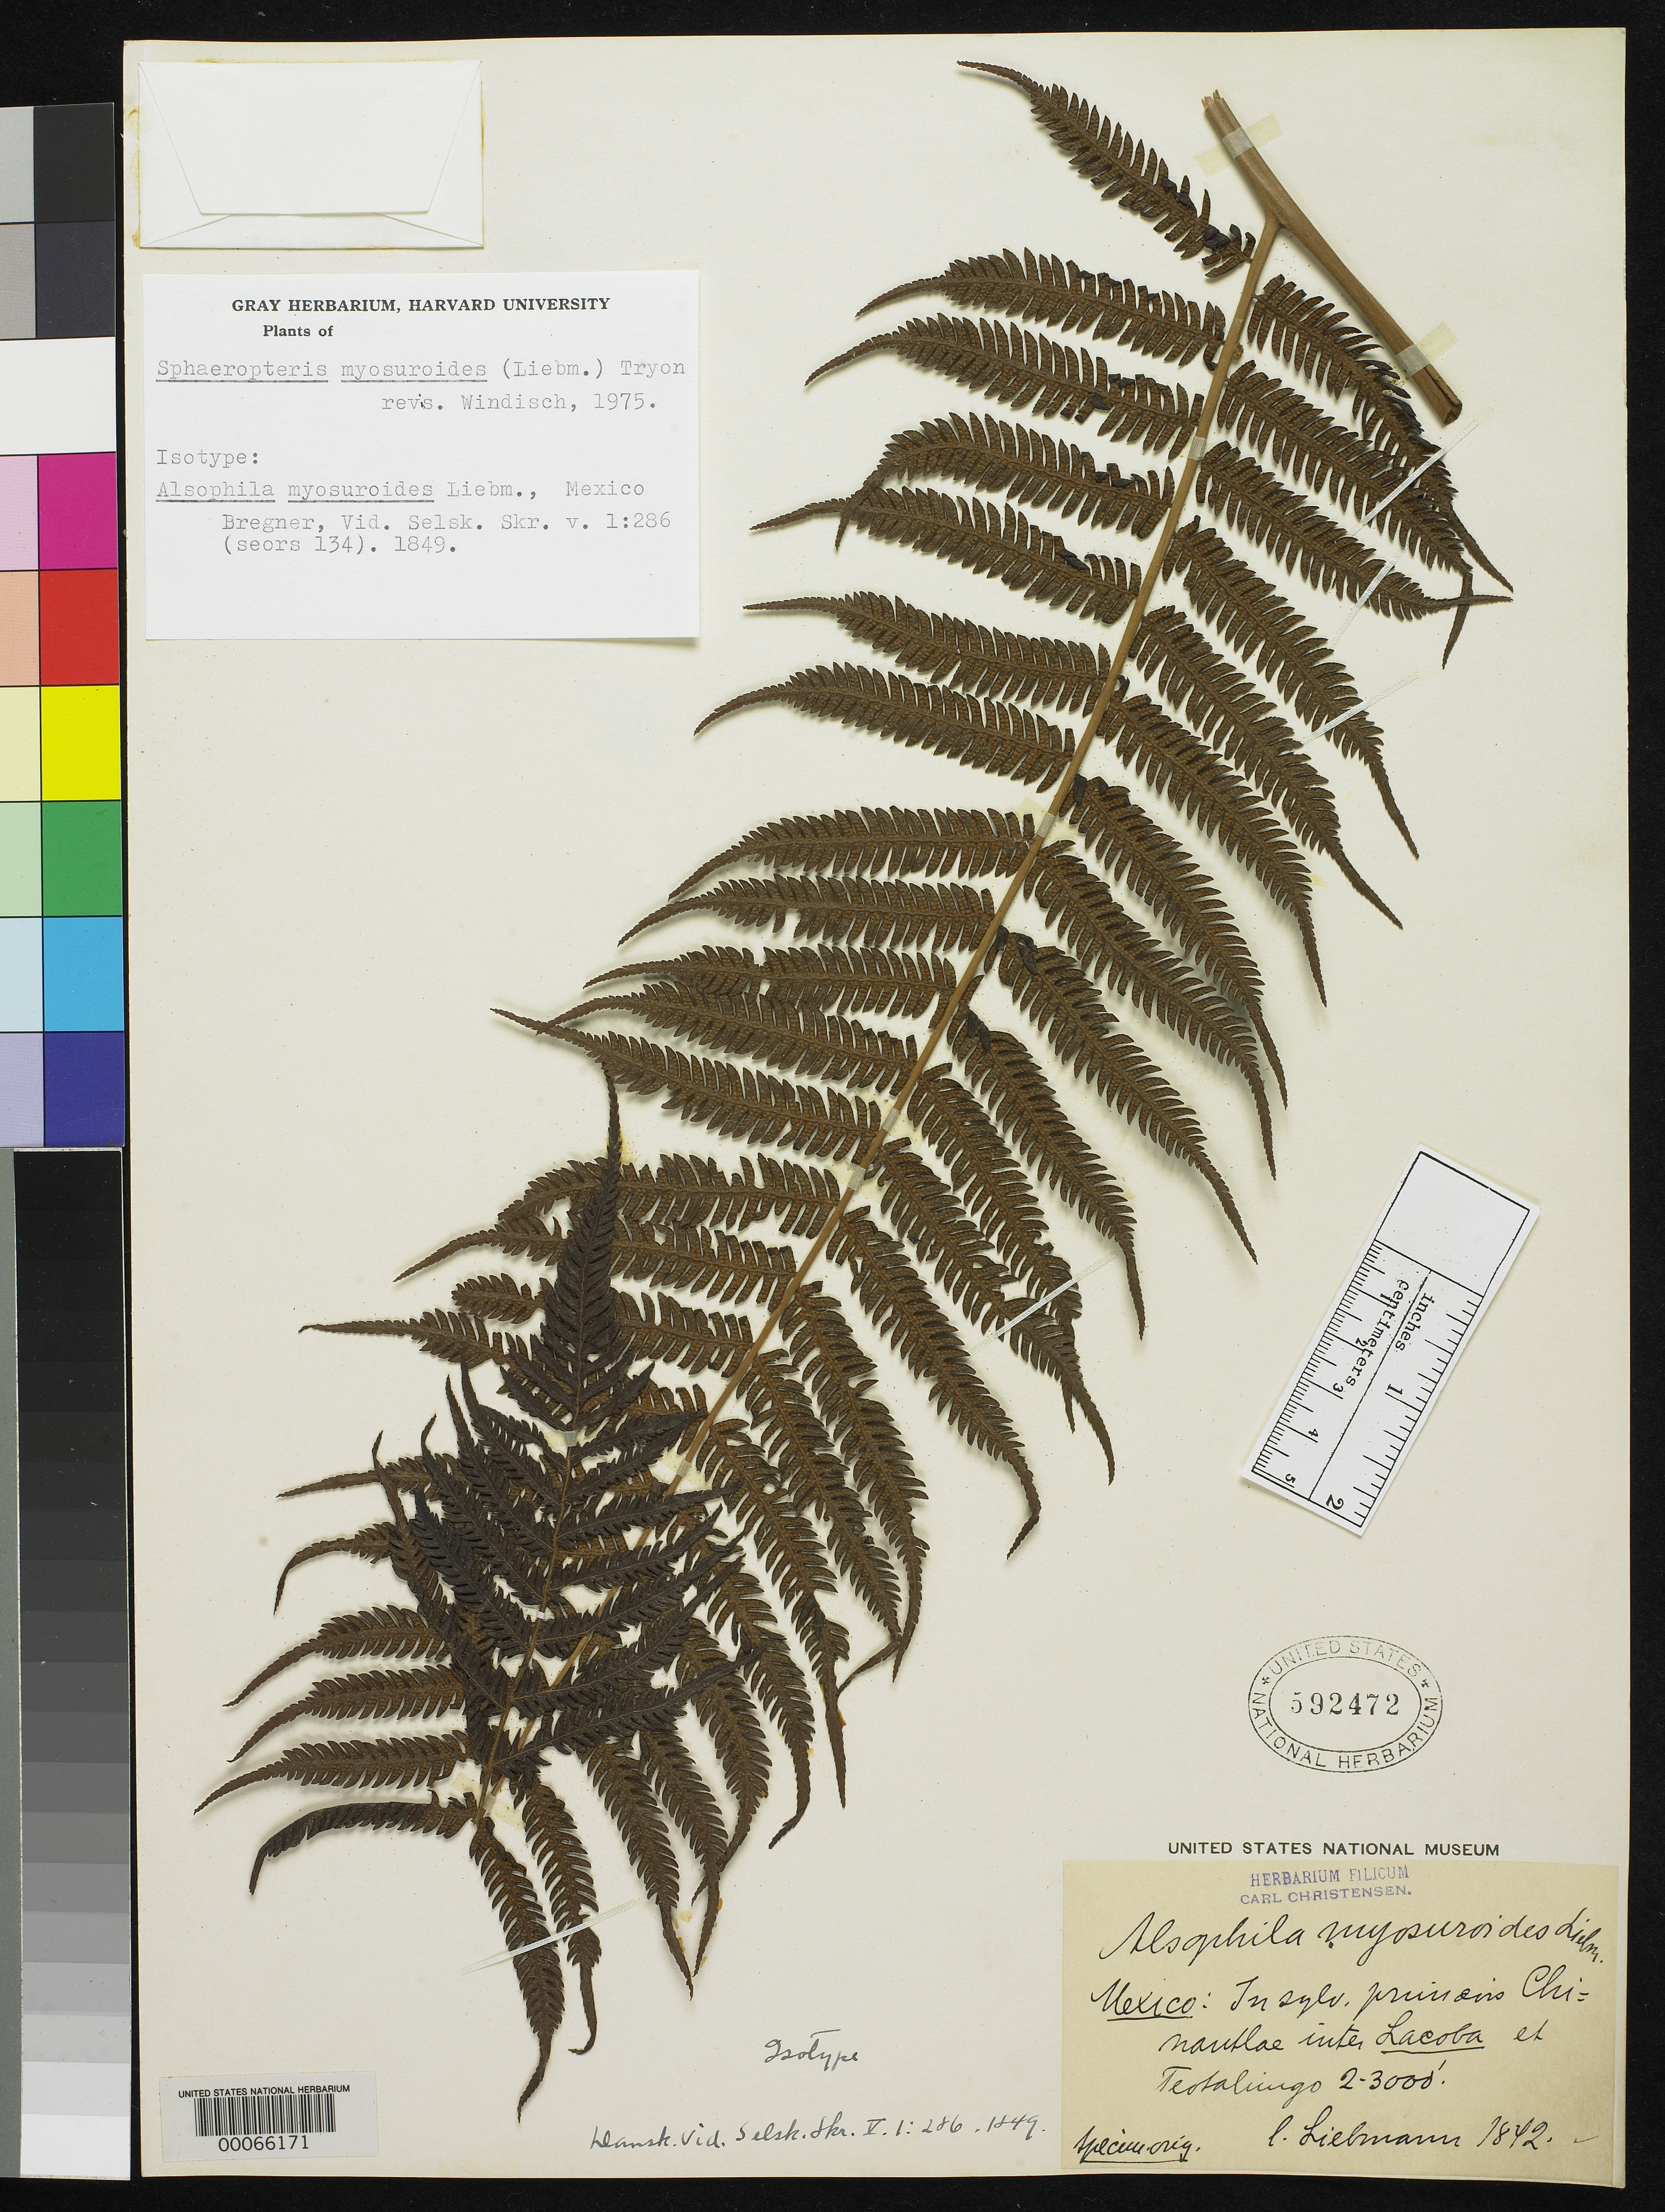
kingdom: Plantae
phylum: Tracheophyta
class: Polypodiopsida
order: Cyatheales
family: Cyatheaceae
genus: Alsophila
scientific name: Alsophila myosuroides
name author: Liebm.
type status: Type Collection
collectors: F. M. Liebmann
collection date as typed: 1842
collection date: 1842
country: Mexico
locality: E of Monserrat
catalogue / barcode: US 592472